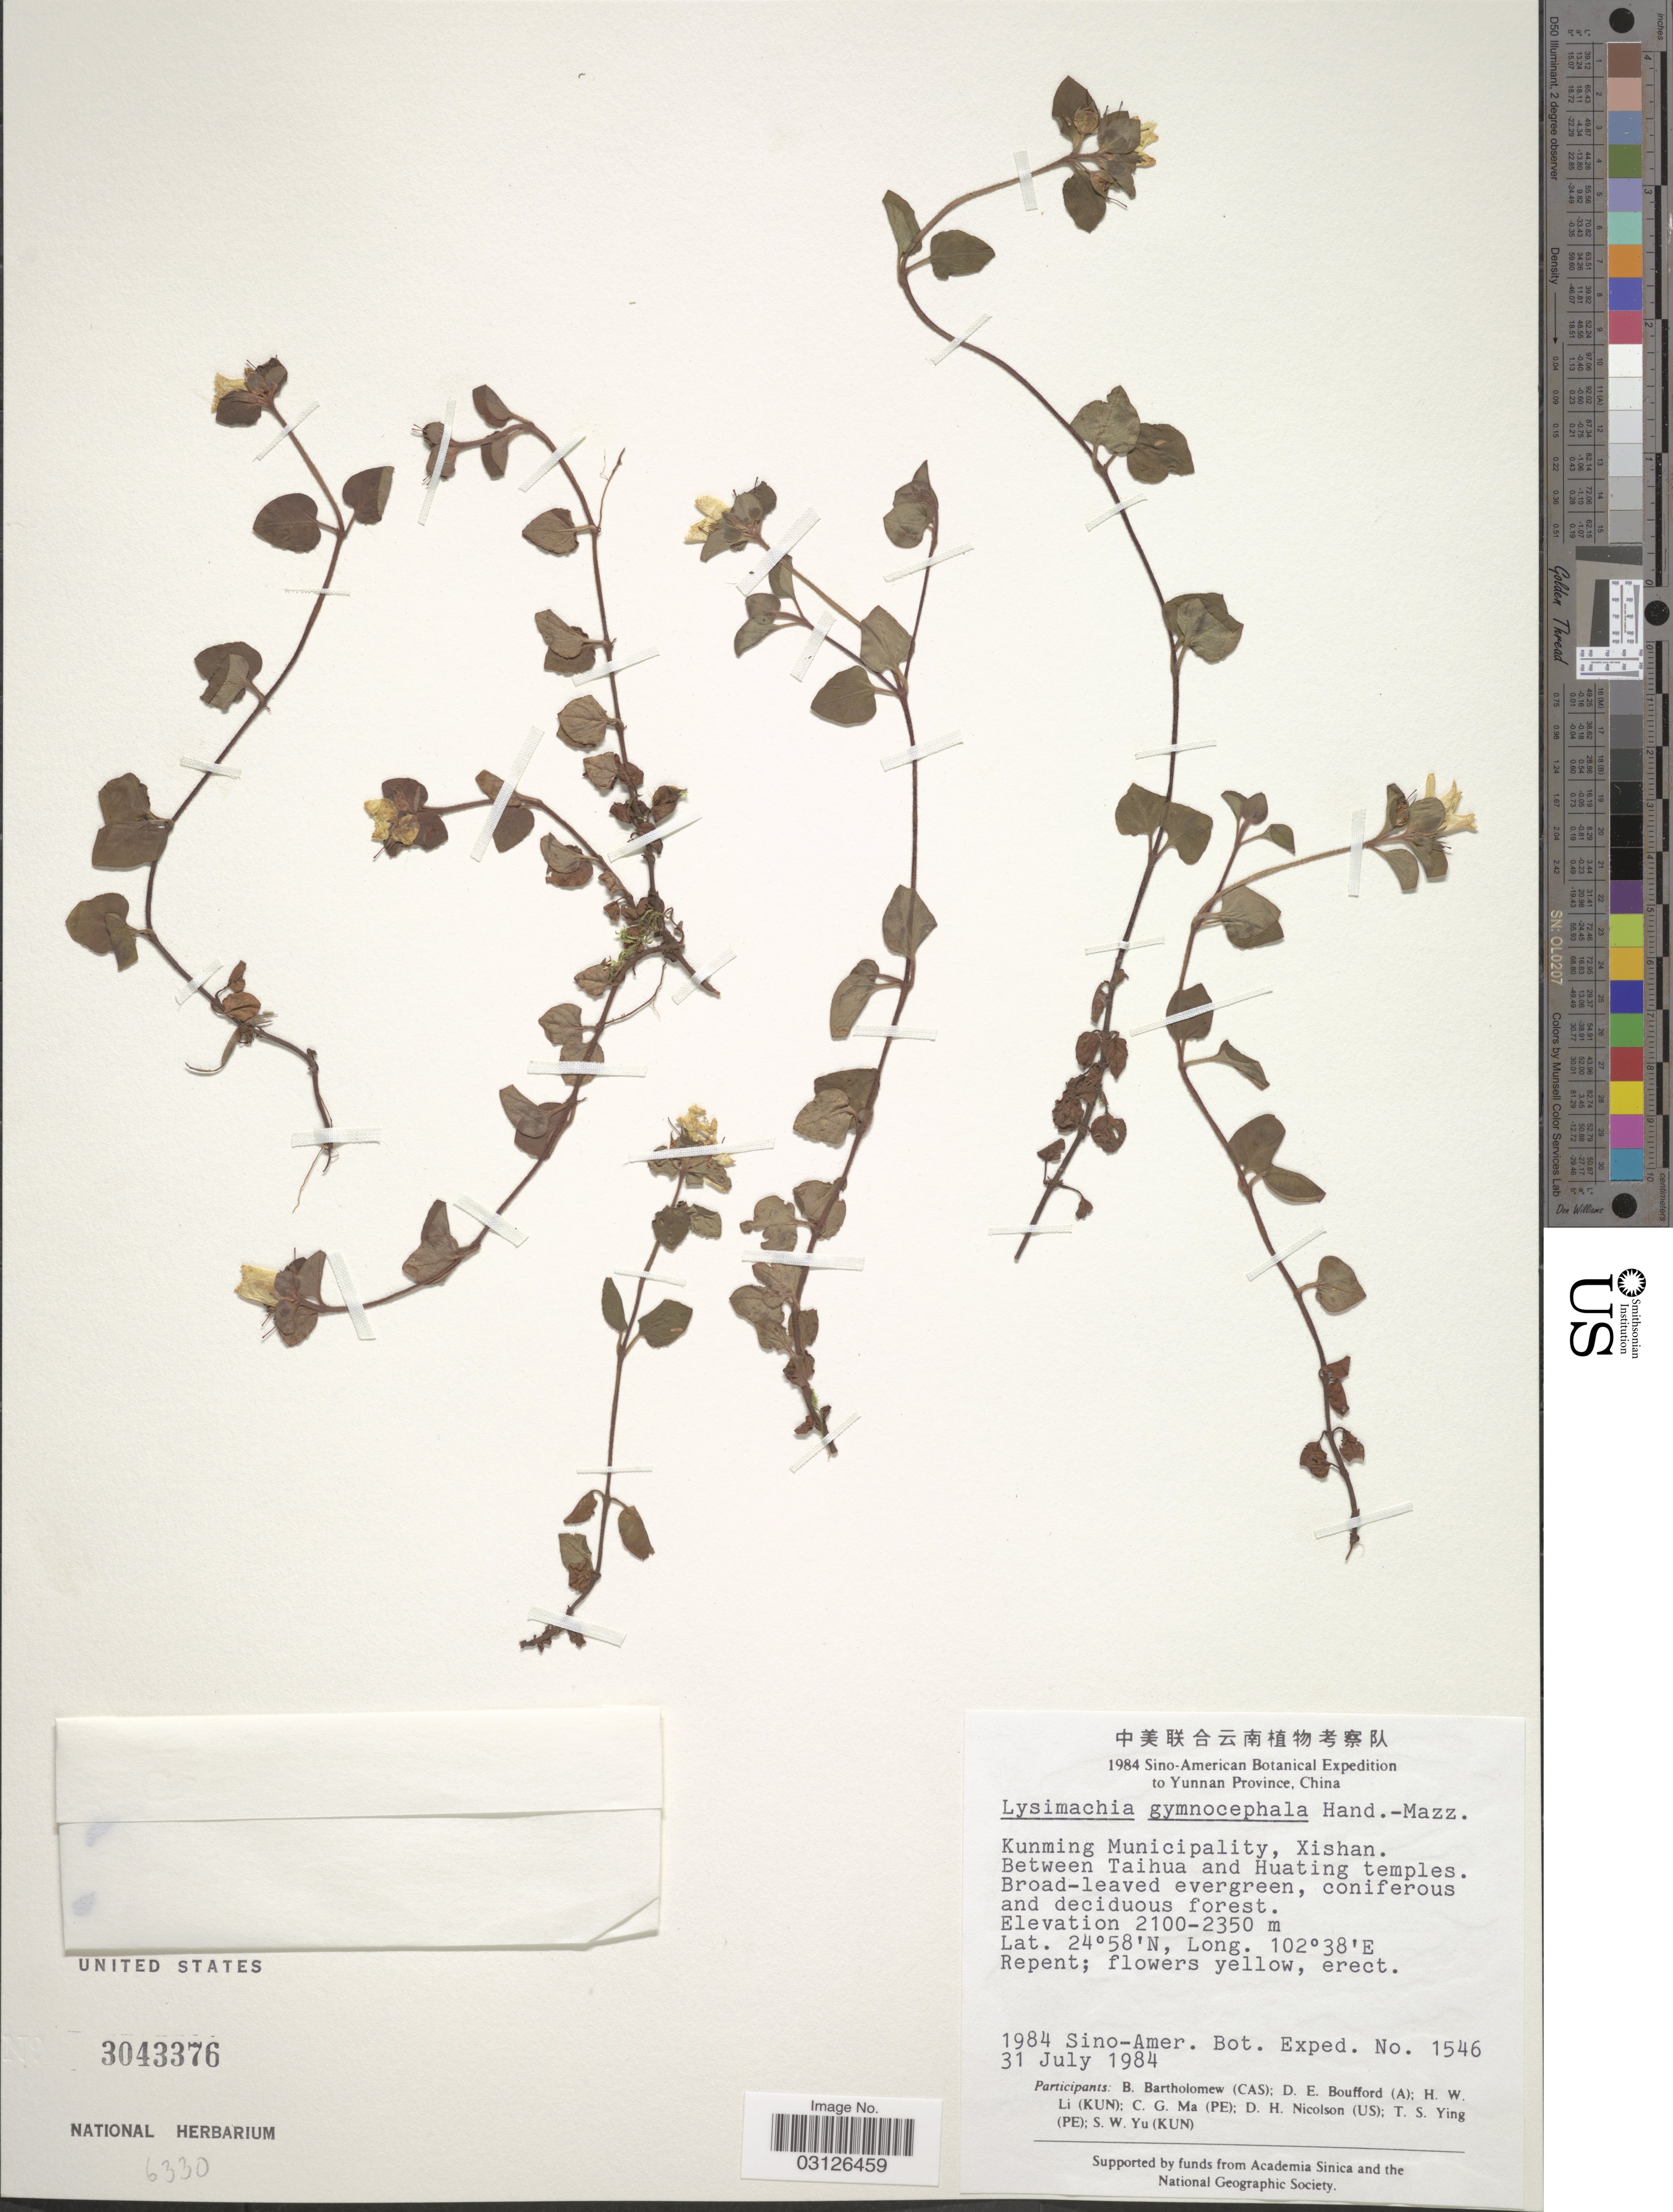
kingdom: Plantae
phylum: Tracheophyta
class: Magnoliopsida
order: Ericales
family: Primulaceae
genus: Lysimachia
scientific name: Lysimachia gymnocephala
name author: Hand.-Mazz.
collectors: Sino-Amer. Bot. Exped. 1984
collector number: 1546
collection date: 1984-07-31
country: China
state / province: Yunnan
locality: Kunming Municipality, Xishan. Between Taihua and Huating temples.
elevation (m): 2100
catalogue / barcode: US 3043376